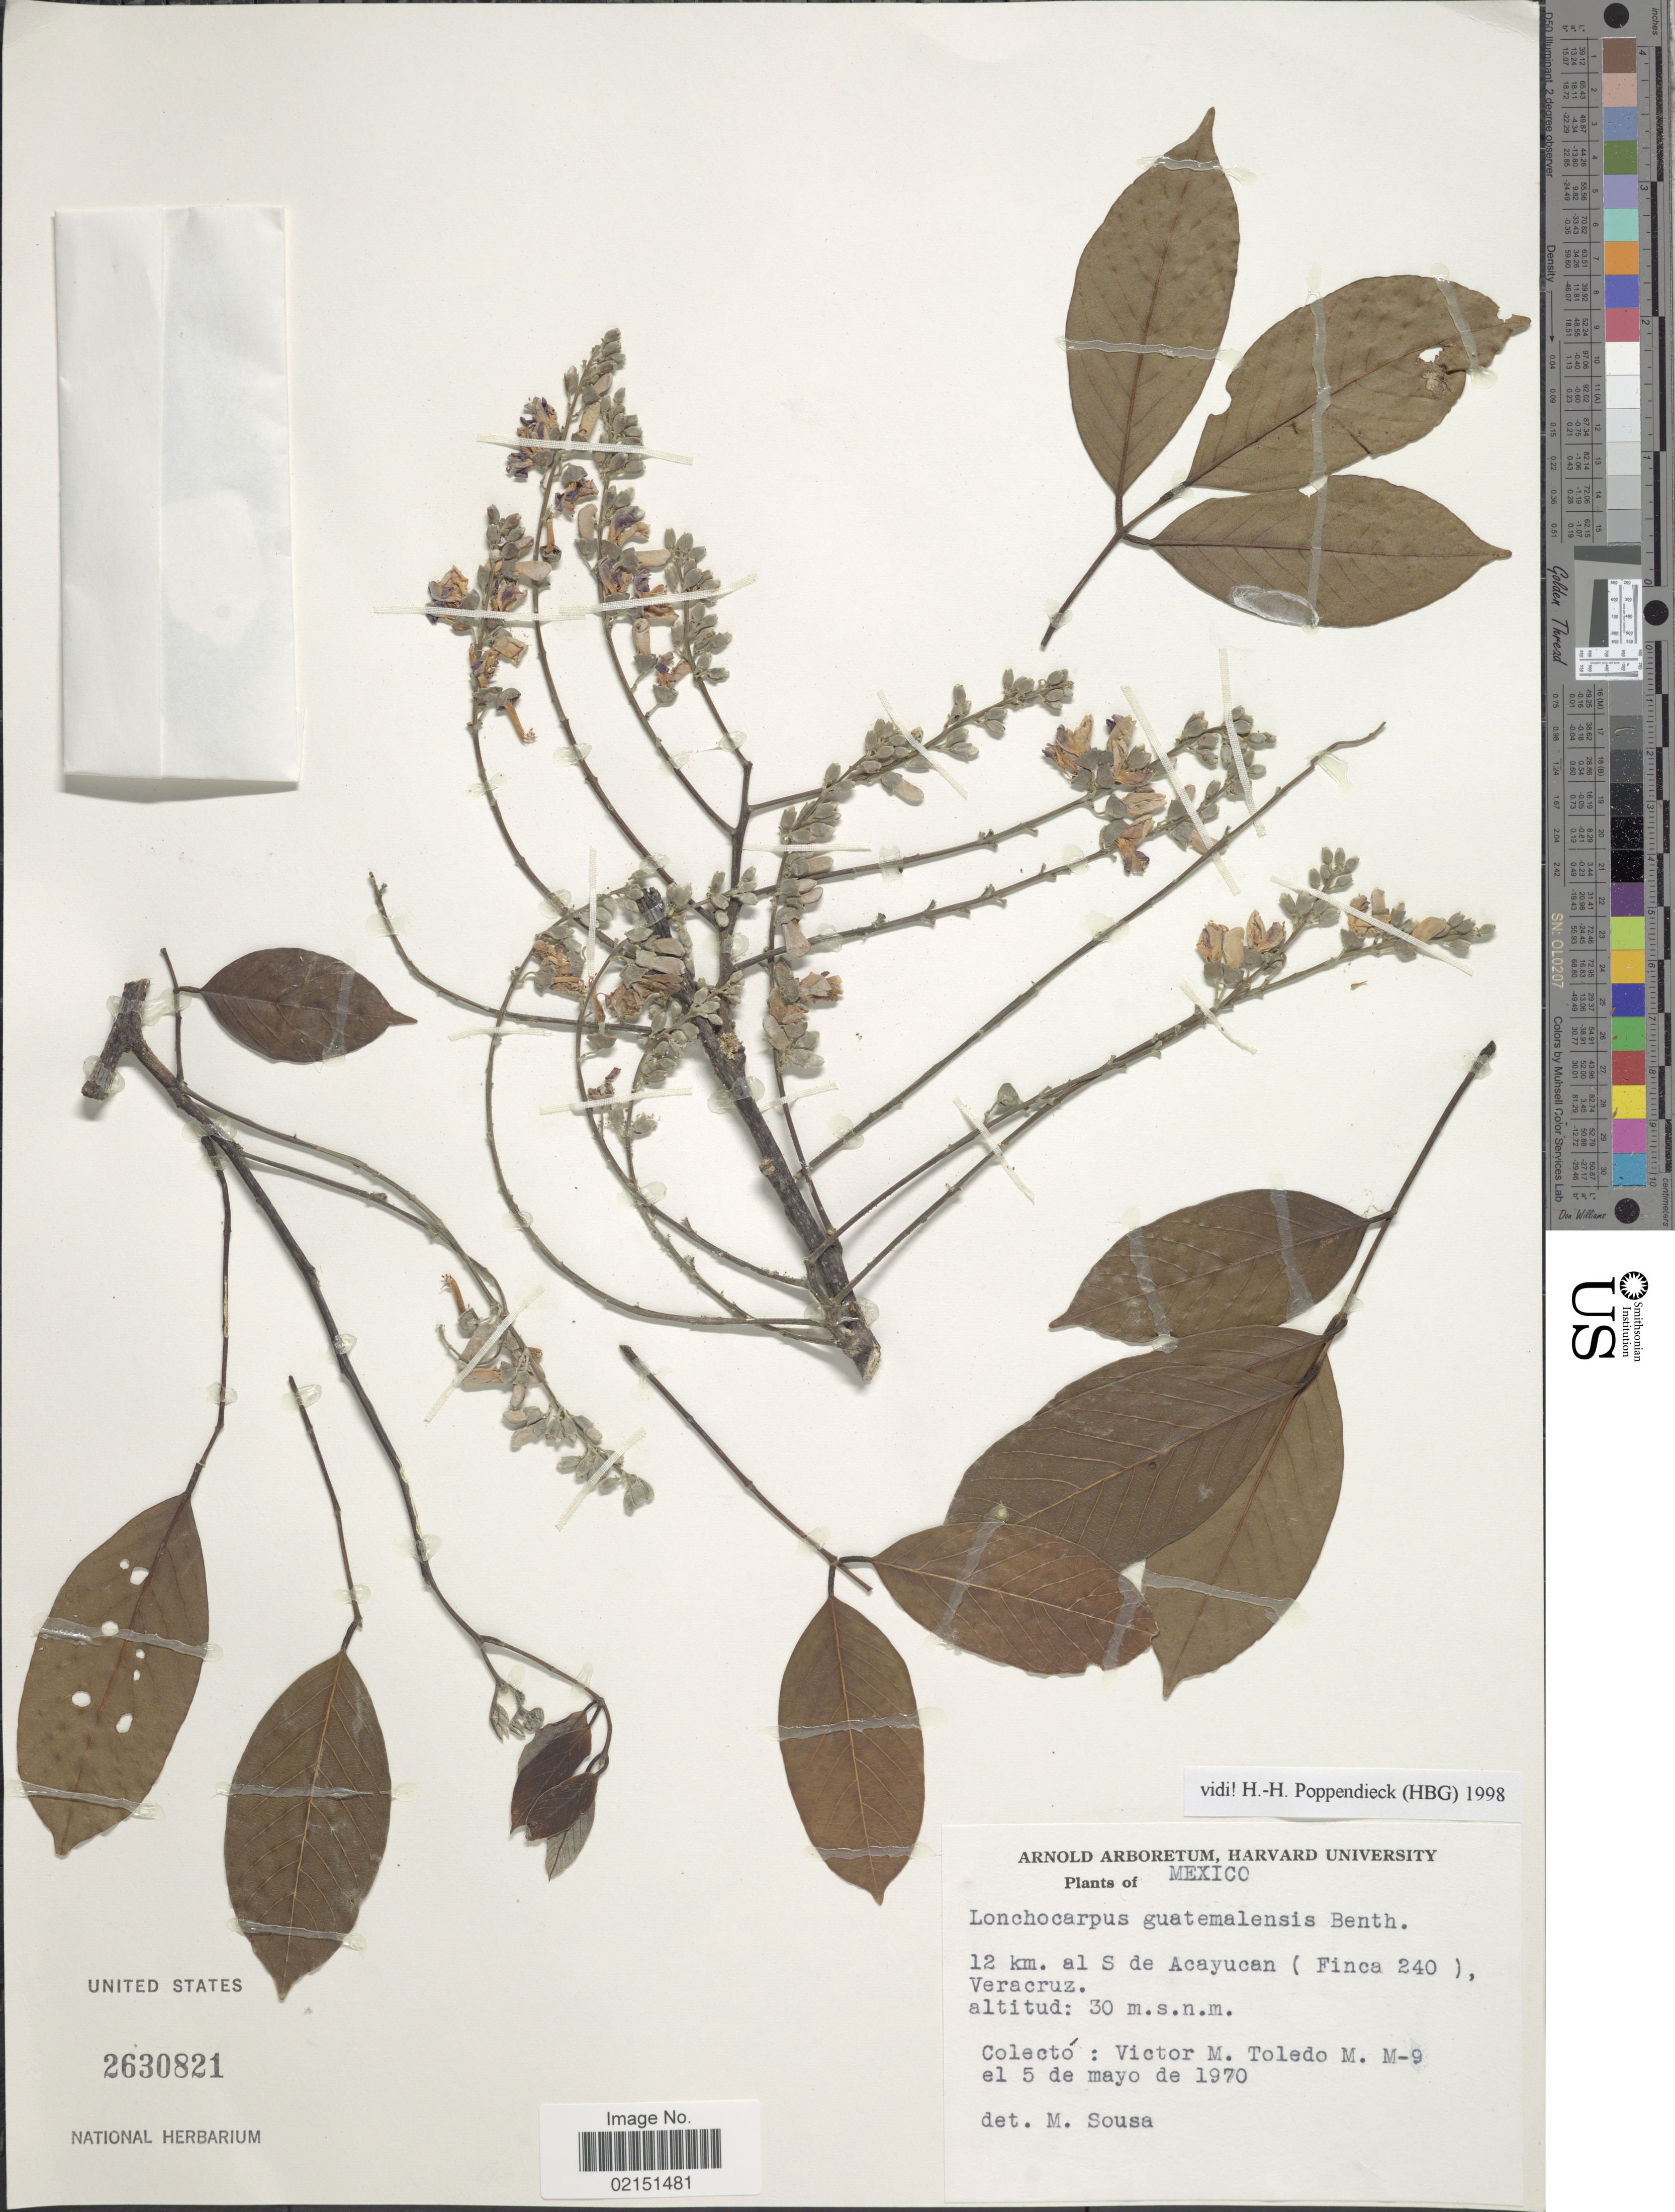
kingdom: Plantae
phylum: Tracheophyta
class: Magnoliopsida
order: Fabales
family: Fabaceae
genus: Lonchocarpus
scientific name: Lonchocarpus guatemalensis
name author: Benth.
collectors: V. M. Toledo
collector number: M-9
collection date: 1970-05-05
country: Mexico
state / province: Veracruz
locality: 12 km. al S de Acayucan (Finca 240), Veracruz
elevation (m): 30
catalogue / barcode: US 2630821